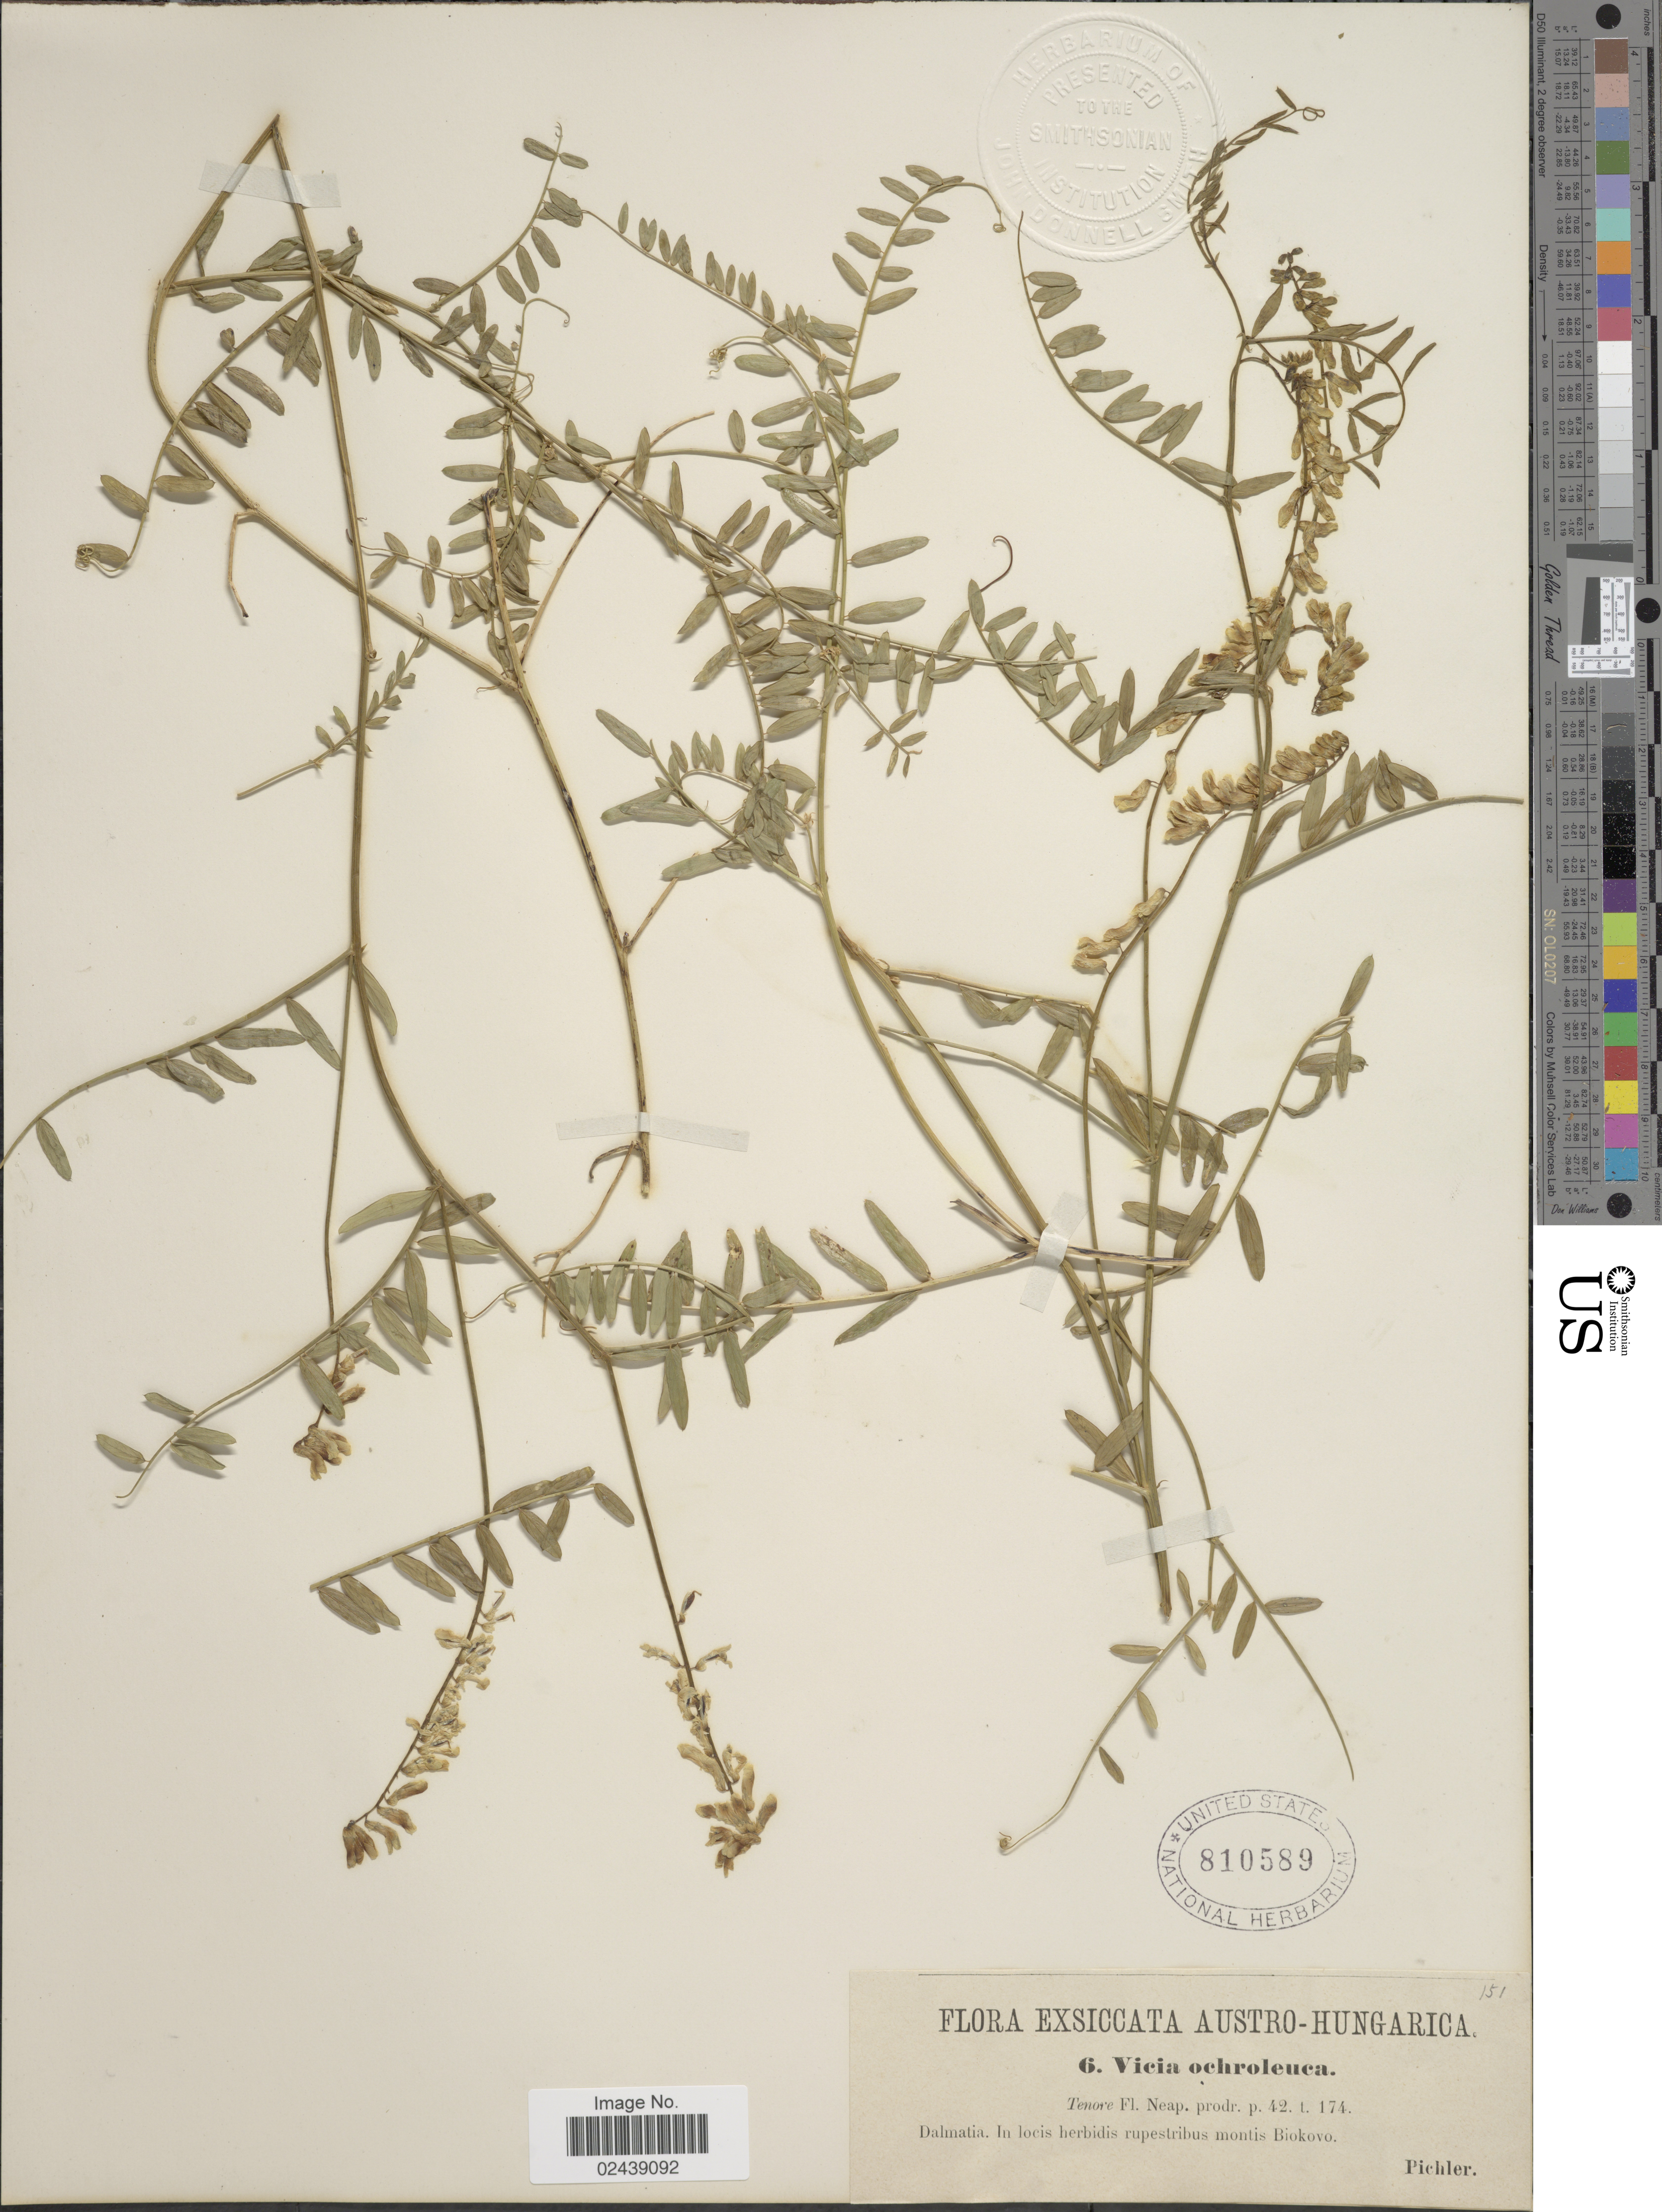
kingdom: Plantae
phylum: Tracheophyta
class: Magnoliopsida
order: Fabales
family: Fabaceae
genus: Vicia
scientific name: Vicia ochroleuca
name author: Ten.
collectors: Pichler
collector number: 6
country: Croatia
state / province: Split-Dalmatia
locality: Austro-Hungarica, Dalmatia, in locis herbidus rupestribus montis Biokovo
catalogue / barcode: US 810589